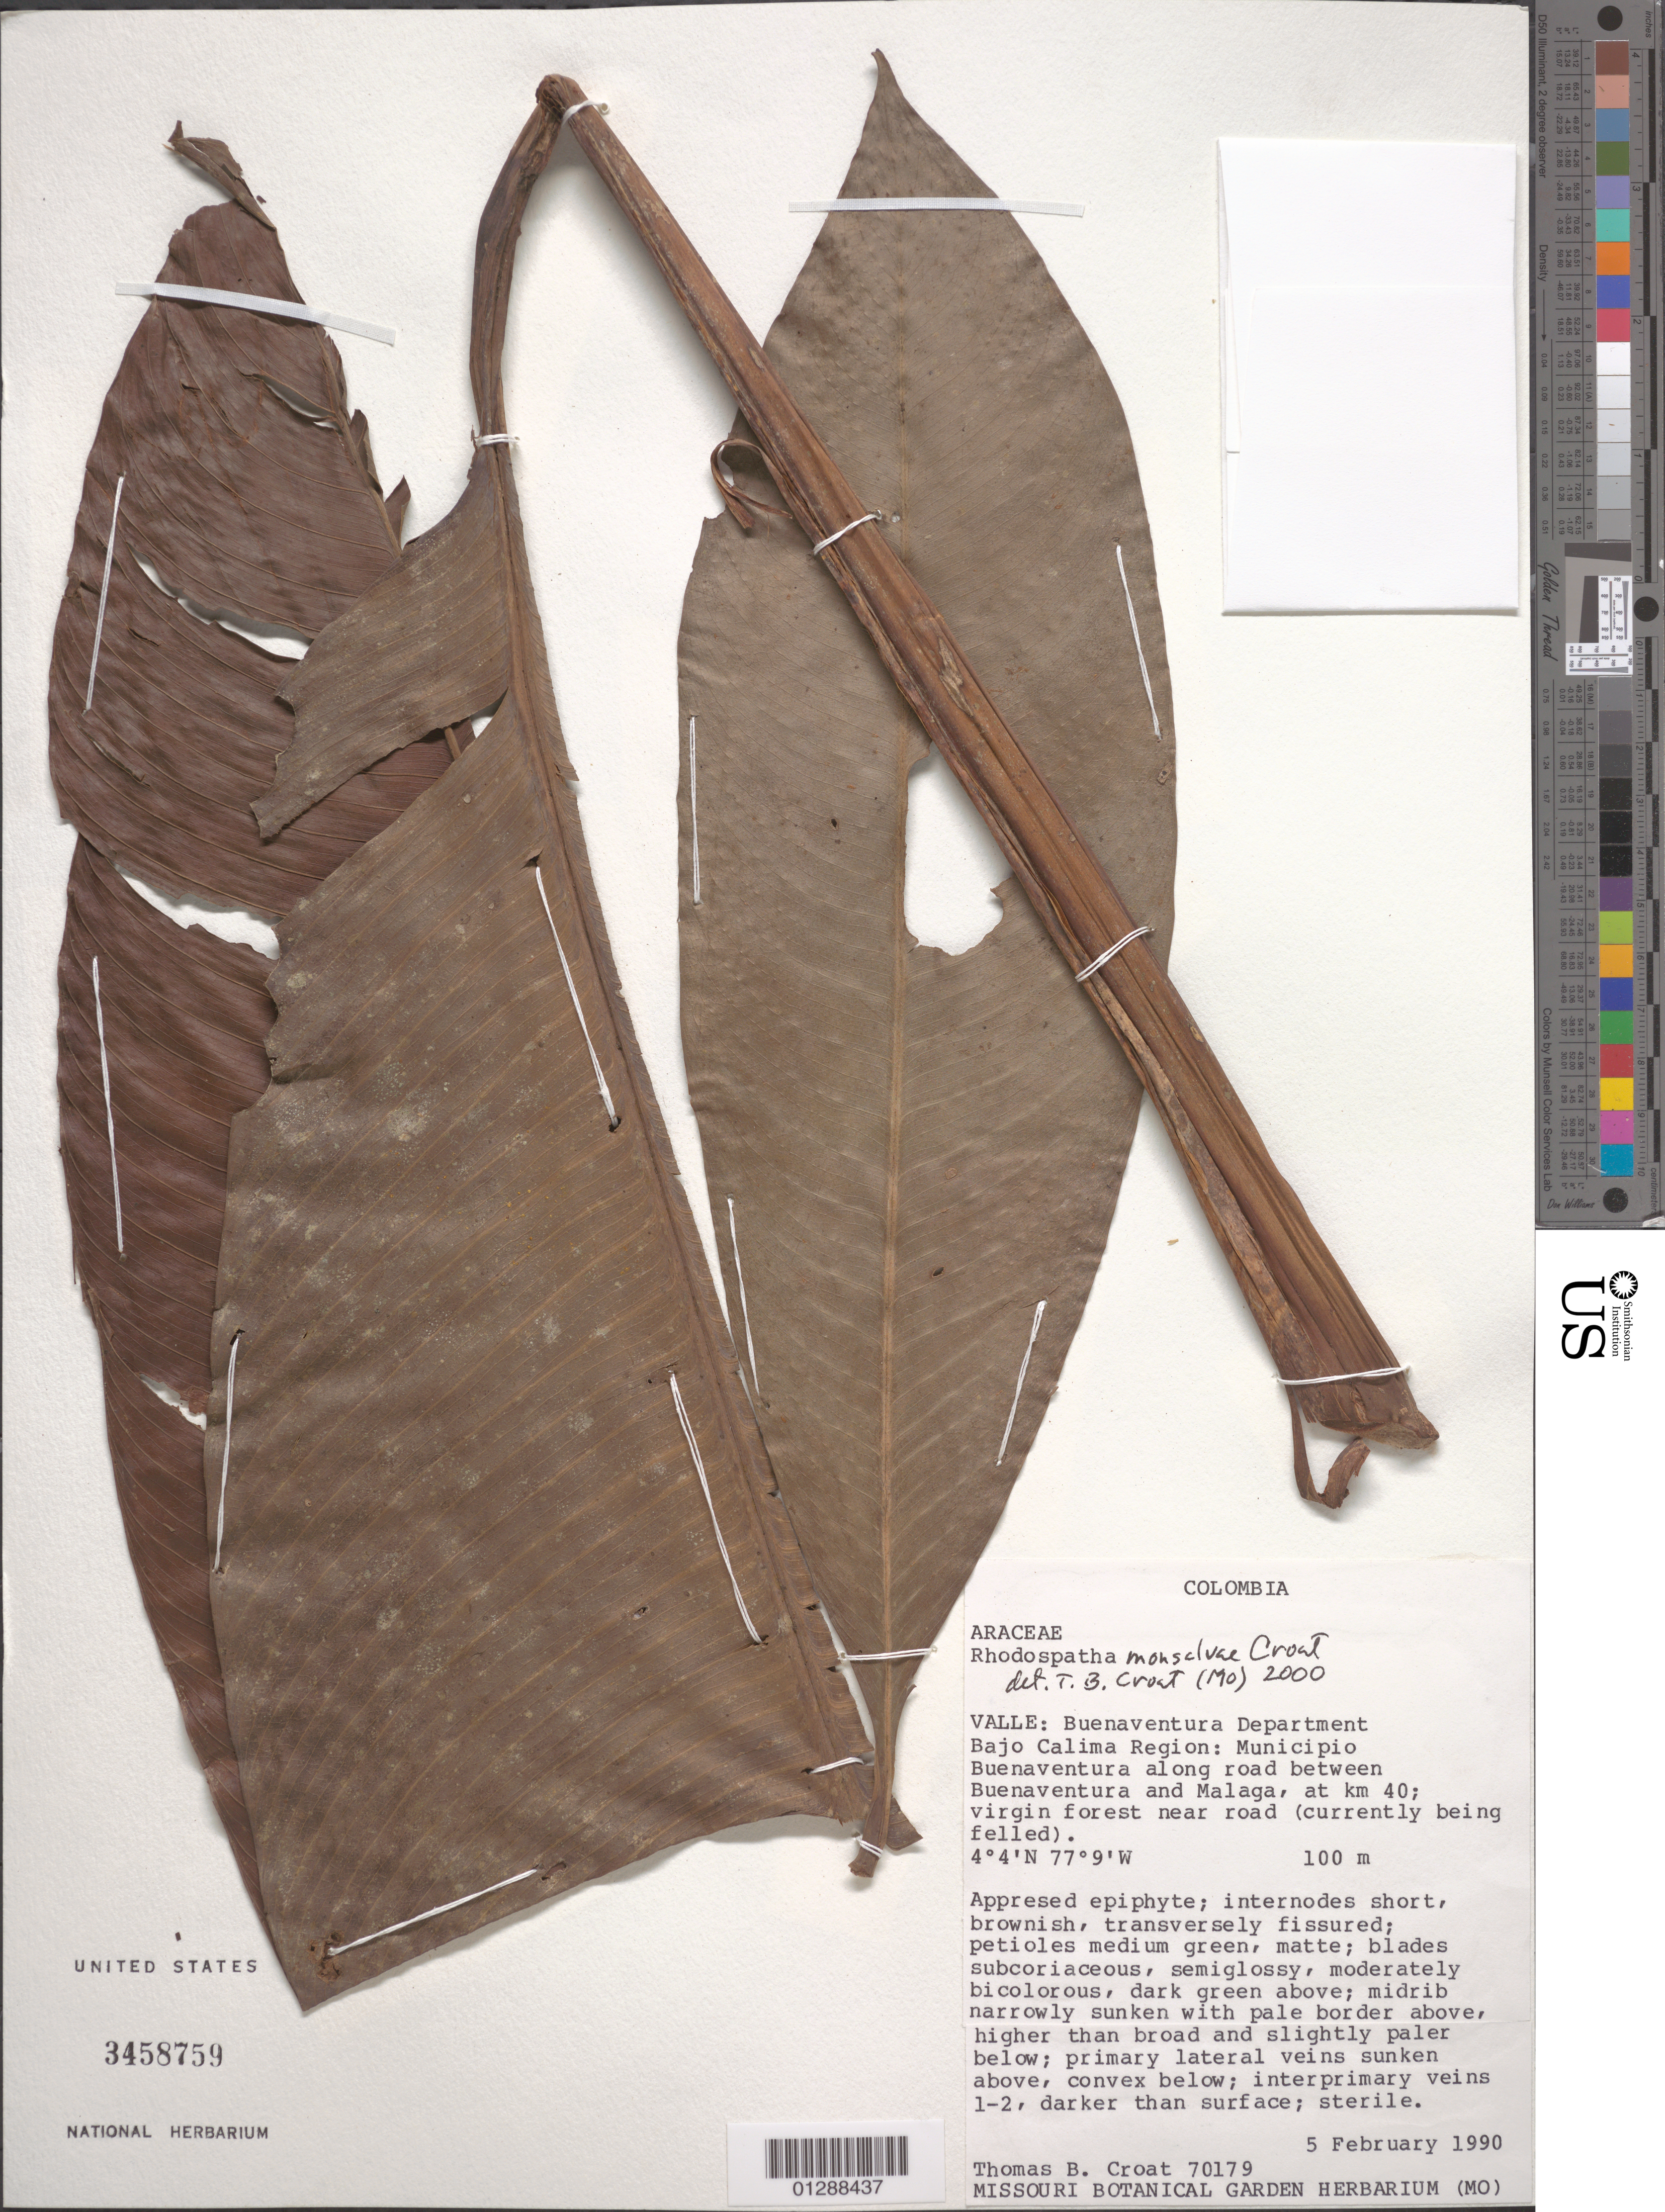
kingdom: Plantae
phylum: Tracheophyta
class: Liliopsida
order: Alismatales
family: Araceae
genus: Rhodospatha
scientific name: Rhodospatha monsalveae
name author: Croat & D.C. Bay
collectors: T. B. Croat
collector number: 70179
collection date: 1990-02-05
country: Colombia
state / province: Valle del Cauca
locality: Valle: Buenaventura Department. Bajo Calima Region: Municipio Buenaventura along road between Bueanaventura and Malaga, at km 40.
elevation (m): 100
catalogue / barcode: US 3458759